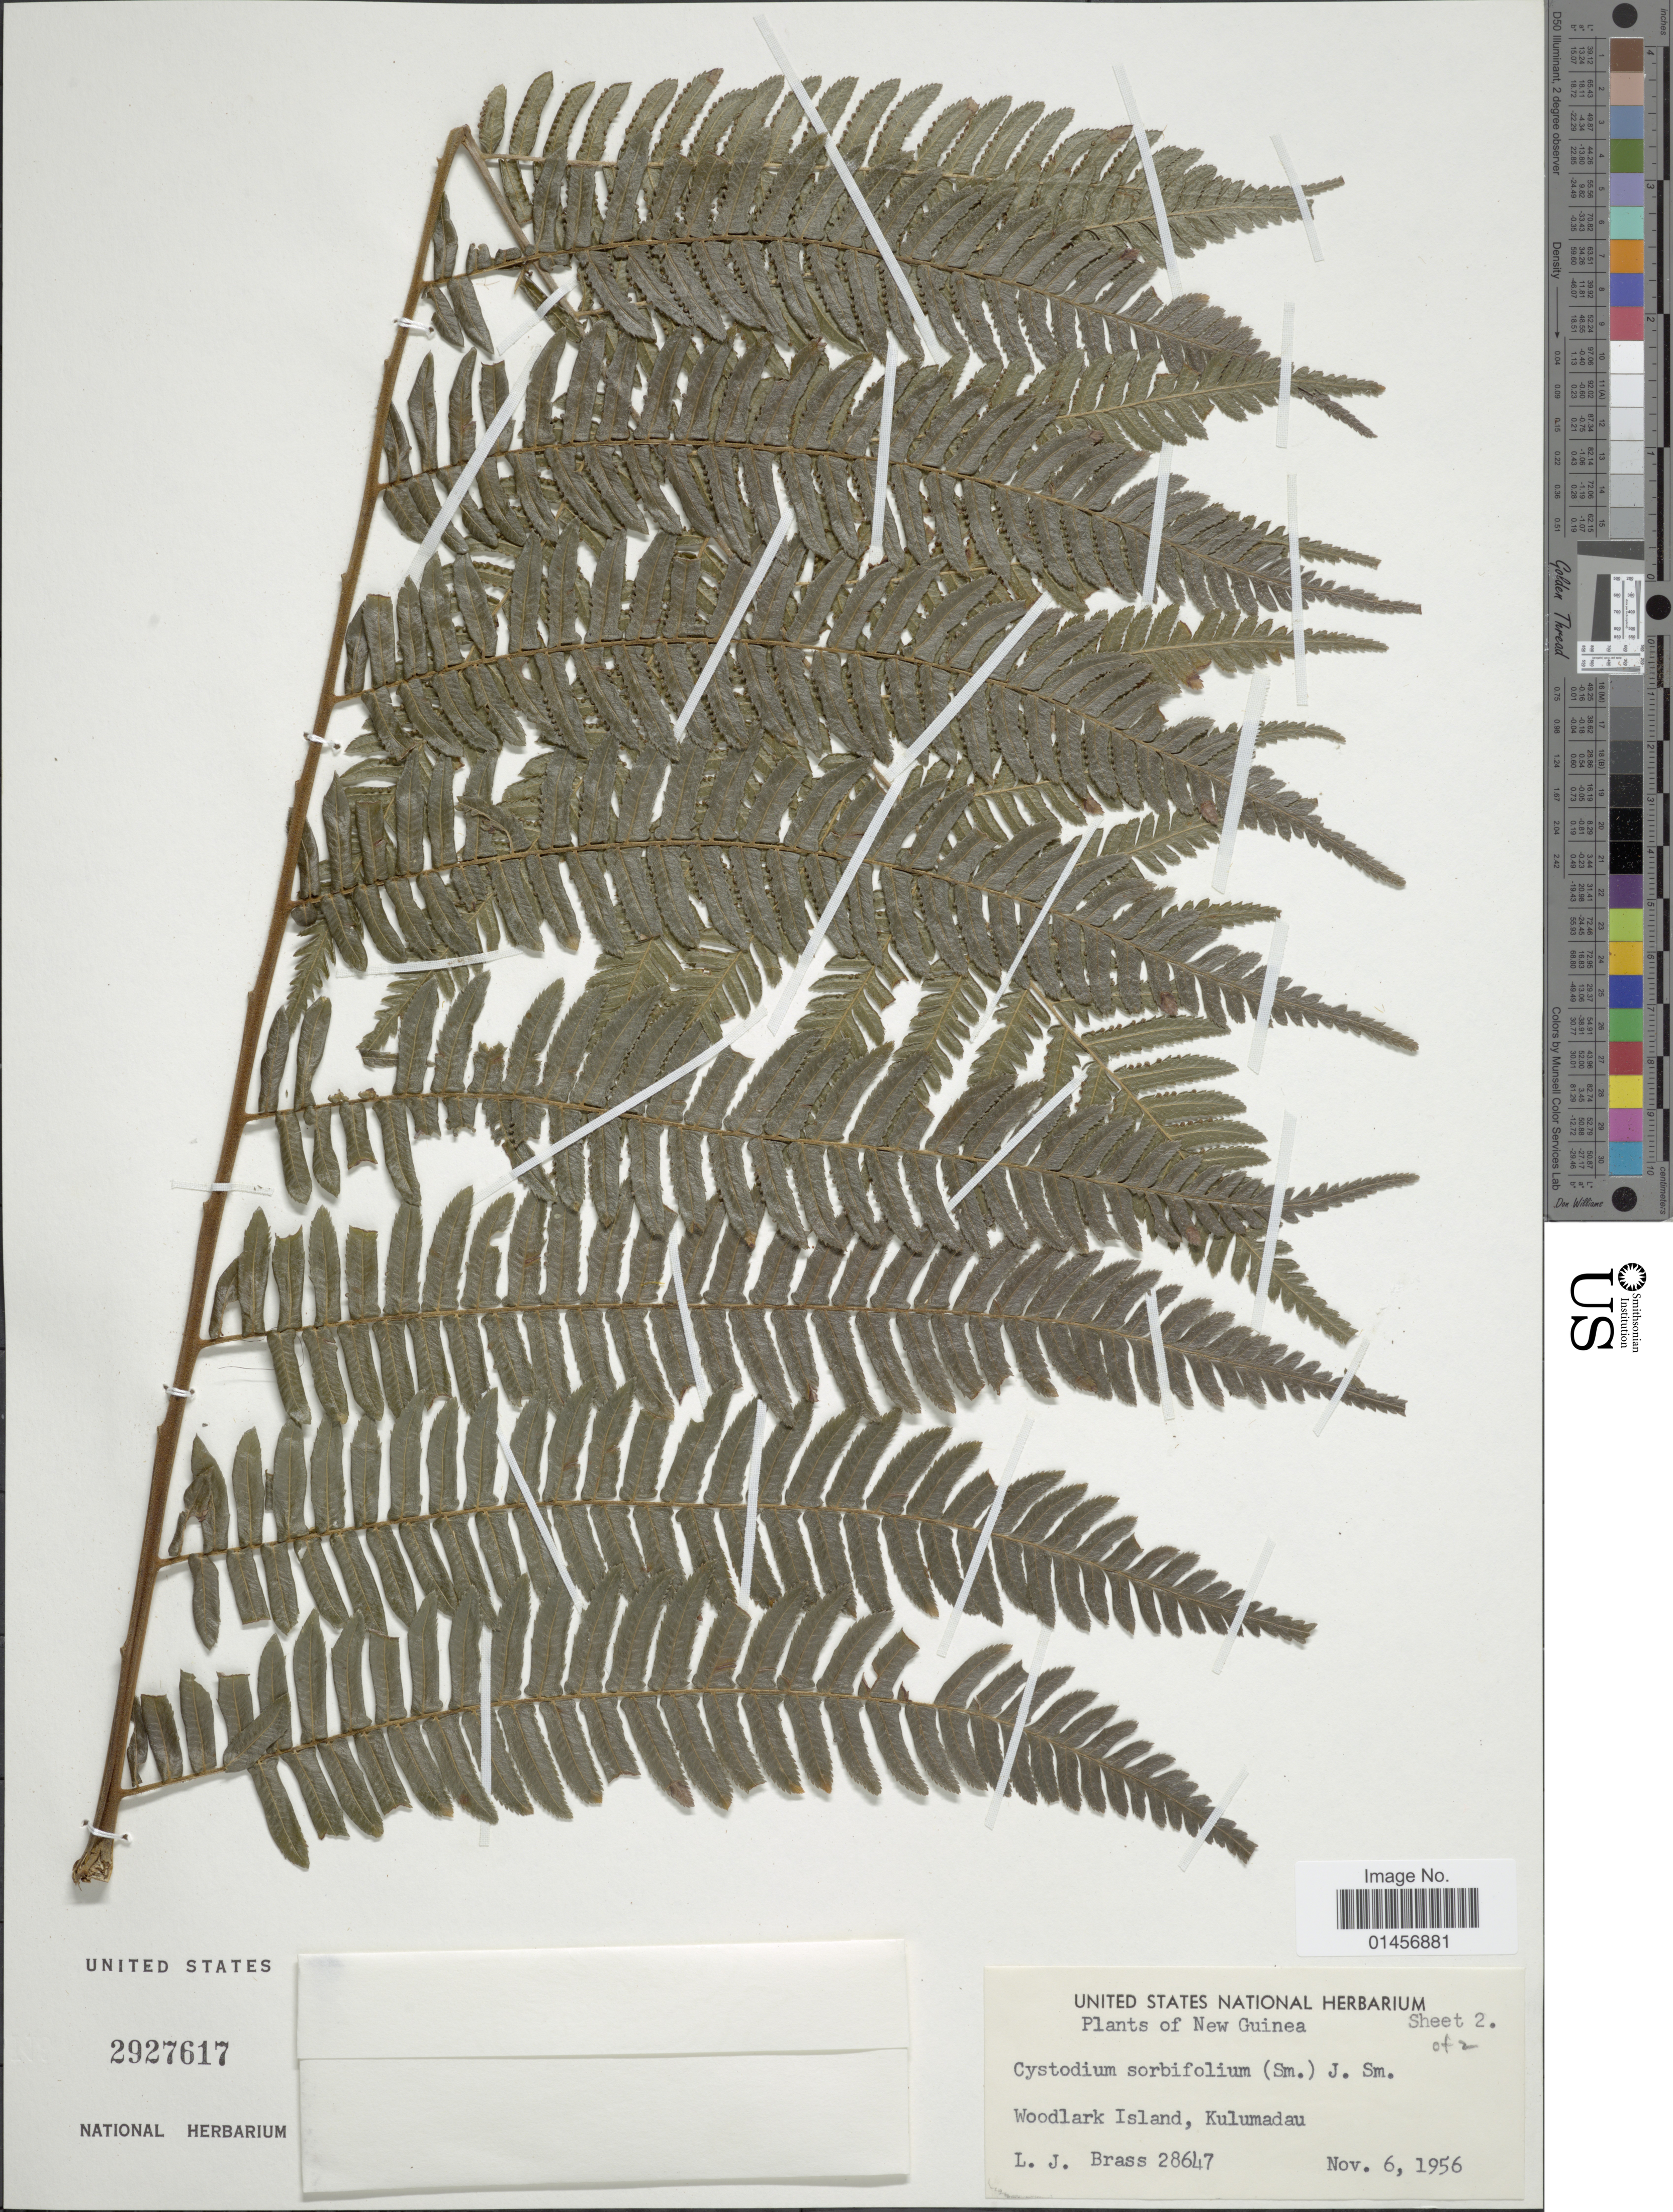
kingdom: Plantae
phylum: Tracheophyta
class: Polypodiopsida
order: Polypodiales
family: Cystodiaceae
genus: Cystodium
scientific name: Cystodium sorbifolium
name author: (J. Sm.) J. Sm.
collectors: L. J. Brass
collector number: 28647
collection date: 1956-11-06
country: Papua New Guinea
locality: New Guinea, Woodlark Isl. ; Kulumadau.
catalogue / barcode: US 2927617